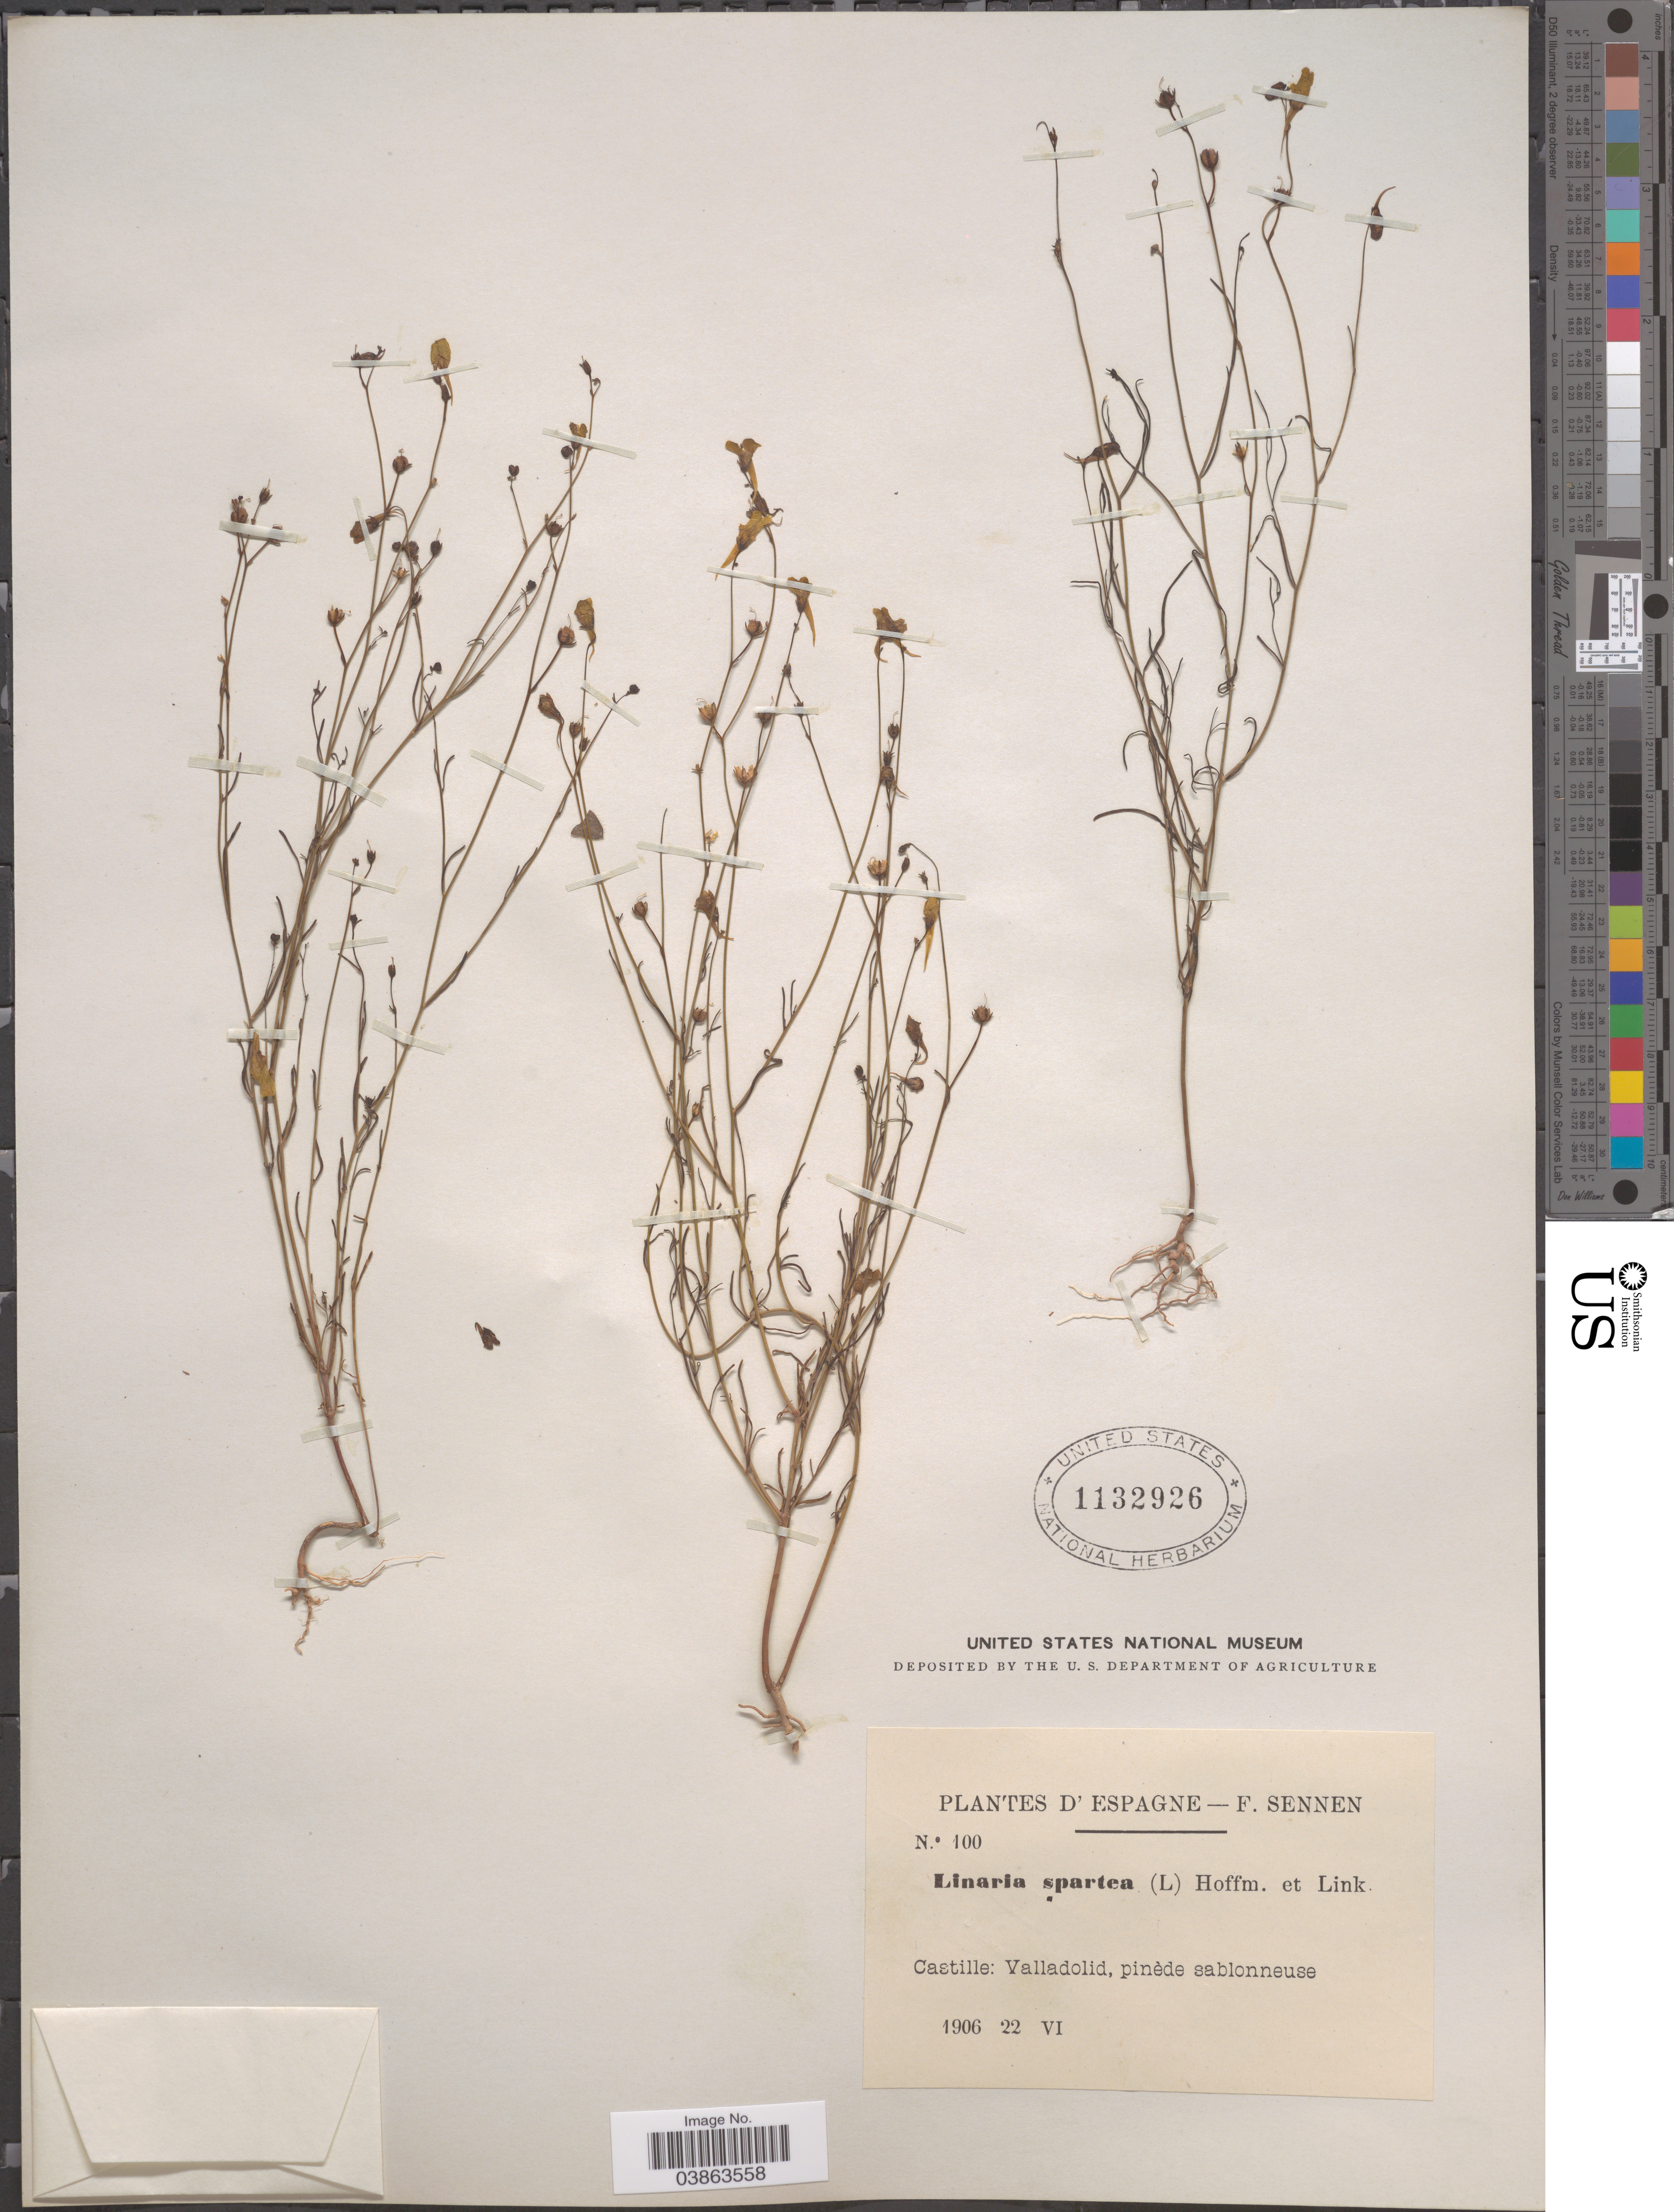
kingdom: Plantae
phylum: Tracheophyta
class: Magnoliopsida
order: Lamiales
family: Plantaginaceae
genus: Linaria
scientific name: Linaria sp.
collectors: E. Sennen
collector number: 100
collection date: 1906-06-22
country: Spain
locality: Castille: Valladolid, pinède sablonneuse.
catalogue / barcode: US 1132926